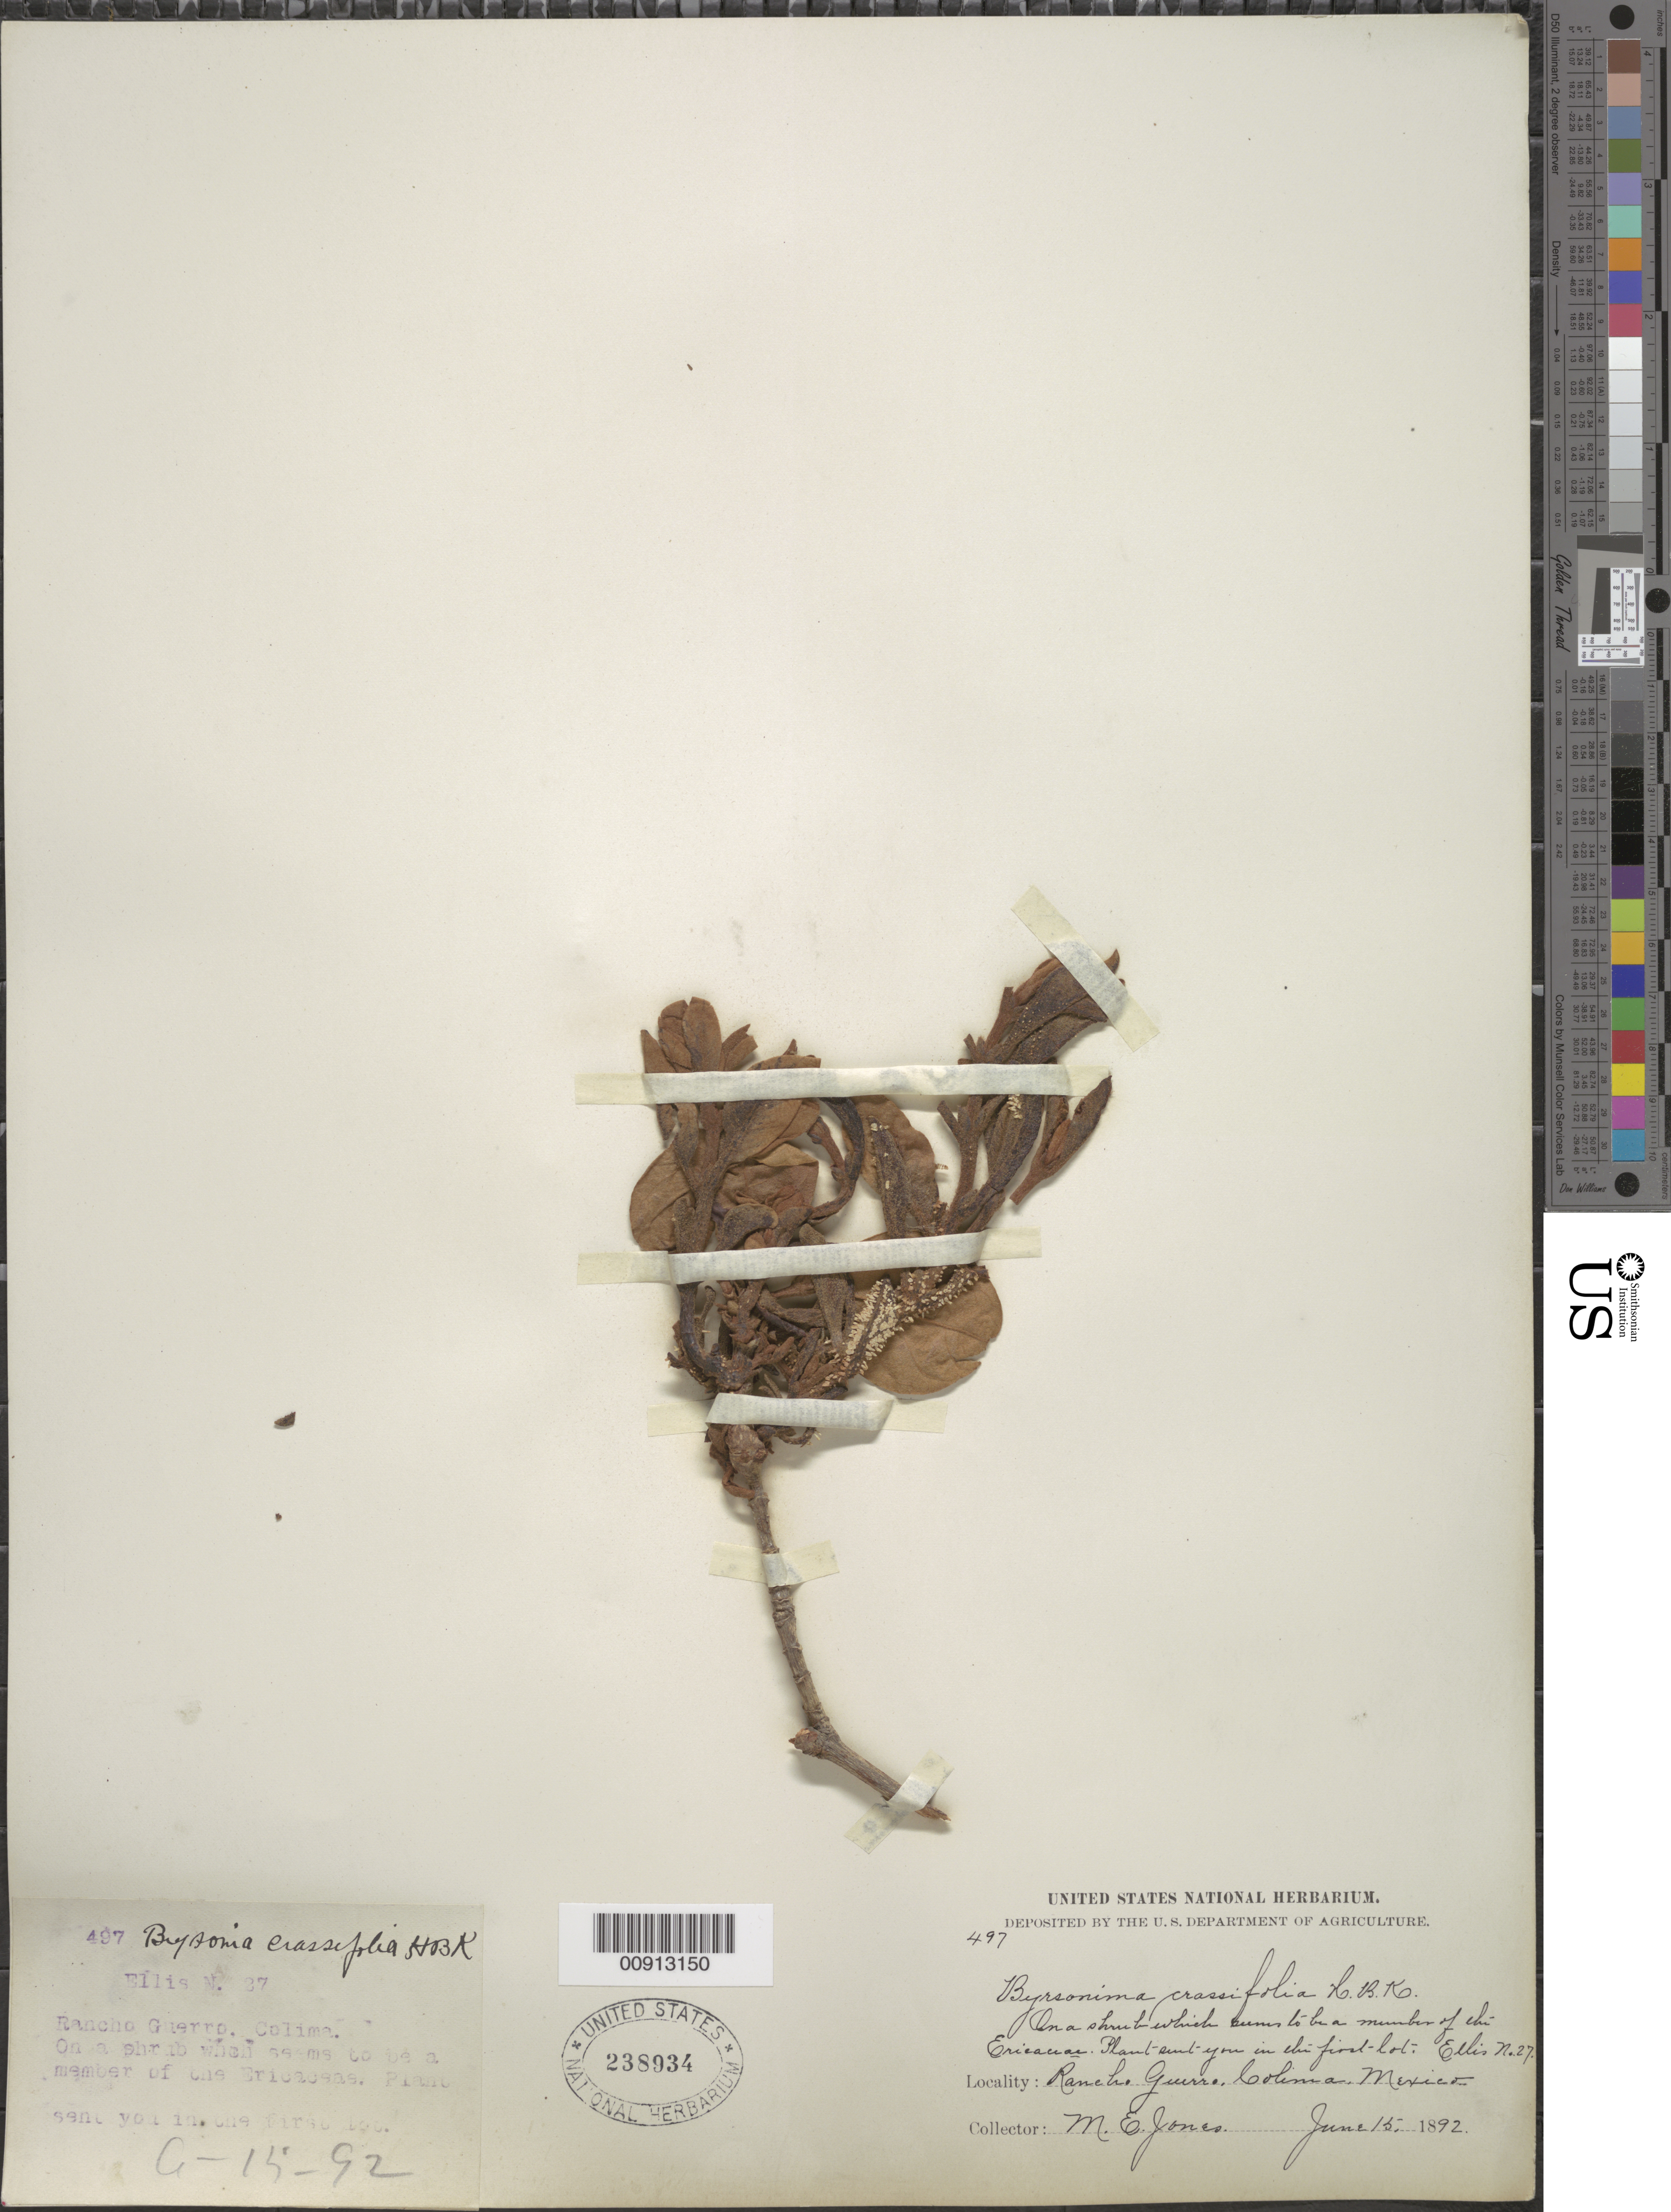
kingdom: Plantae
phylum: Tracheophyta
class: Magnoliopsida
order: Malpighiales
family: Malpighiaceae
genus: Byrsonima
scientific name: Byrsonima crassifolia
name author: (L.) Kunth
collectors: M. E. Jones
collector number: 497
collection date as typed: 15 Jun 1892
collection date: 1892-06-15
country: Mexico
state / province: Colima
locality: Rancho Guerro, Colima.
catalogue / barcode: US 238934